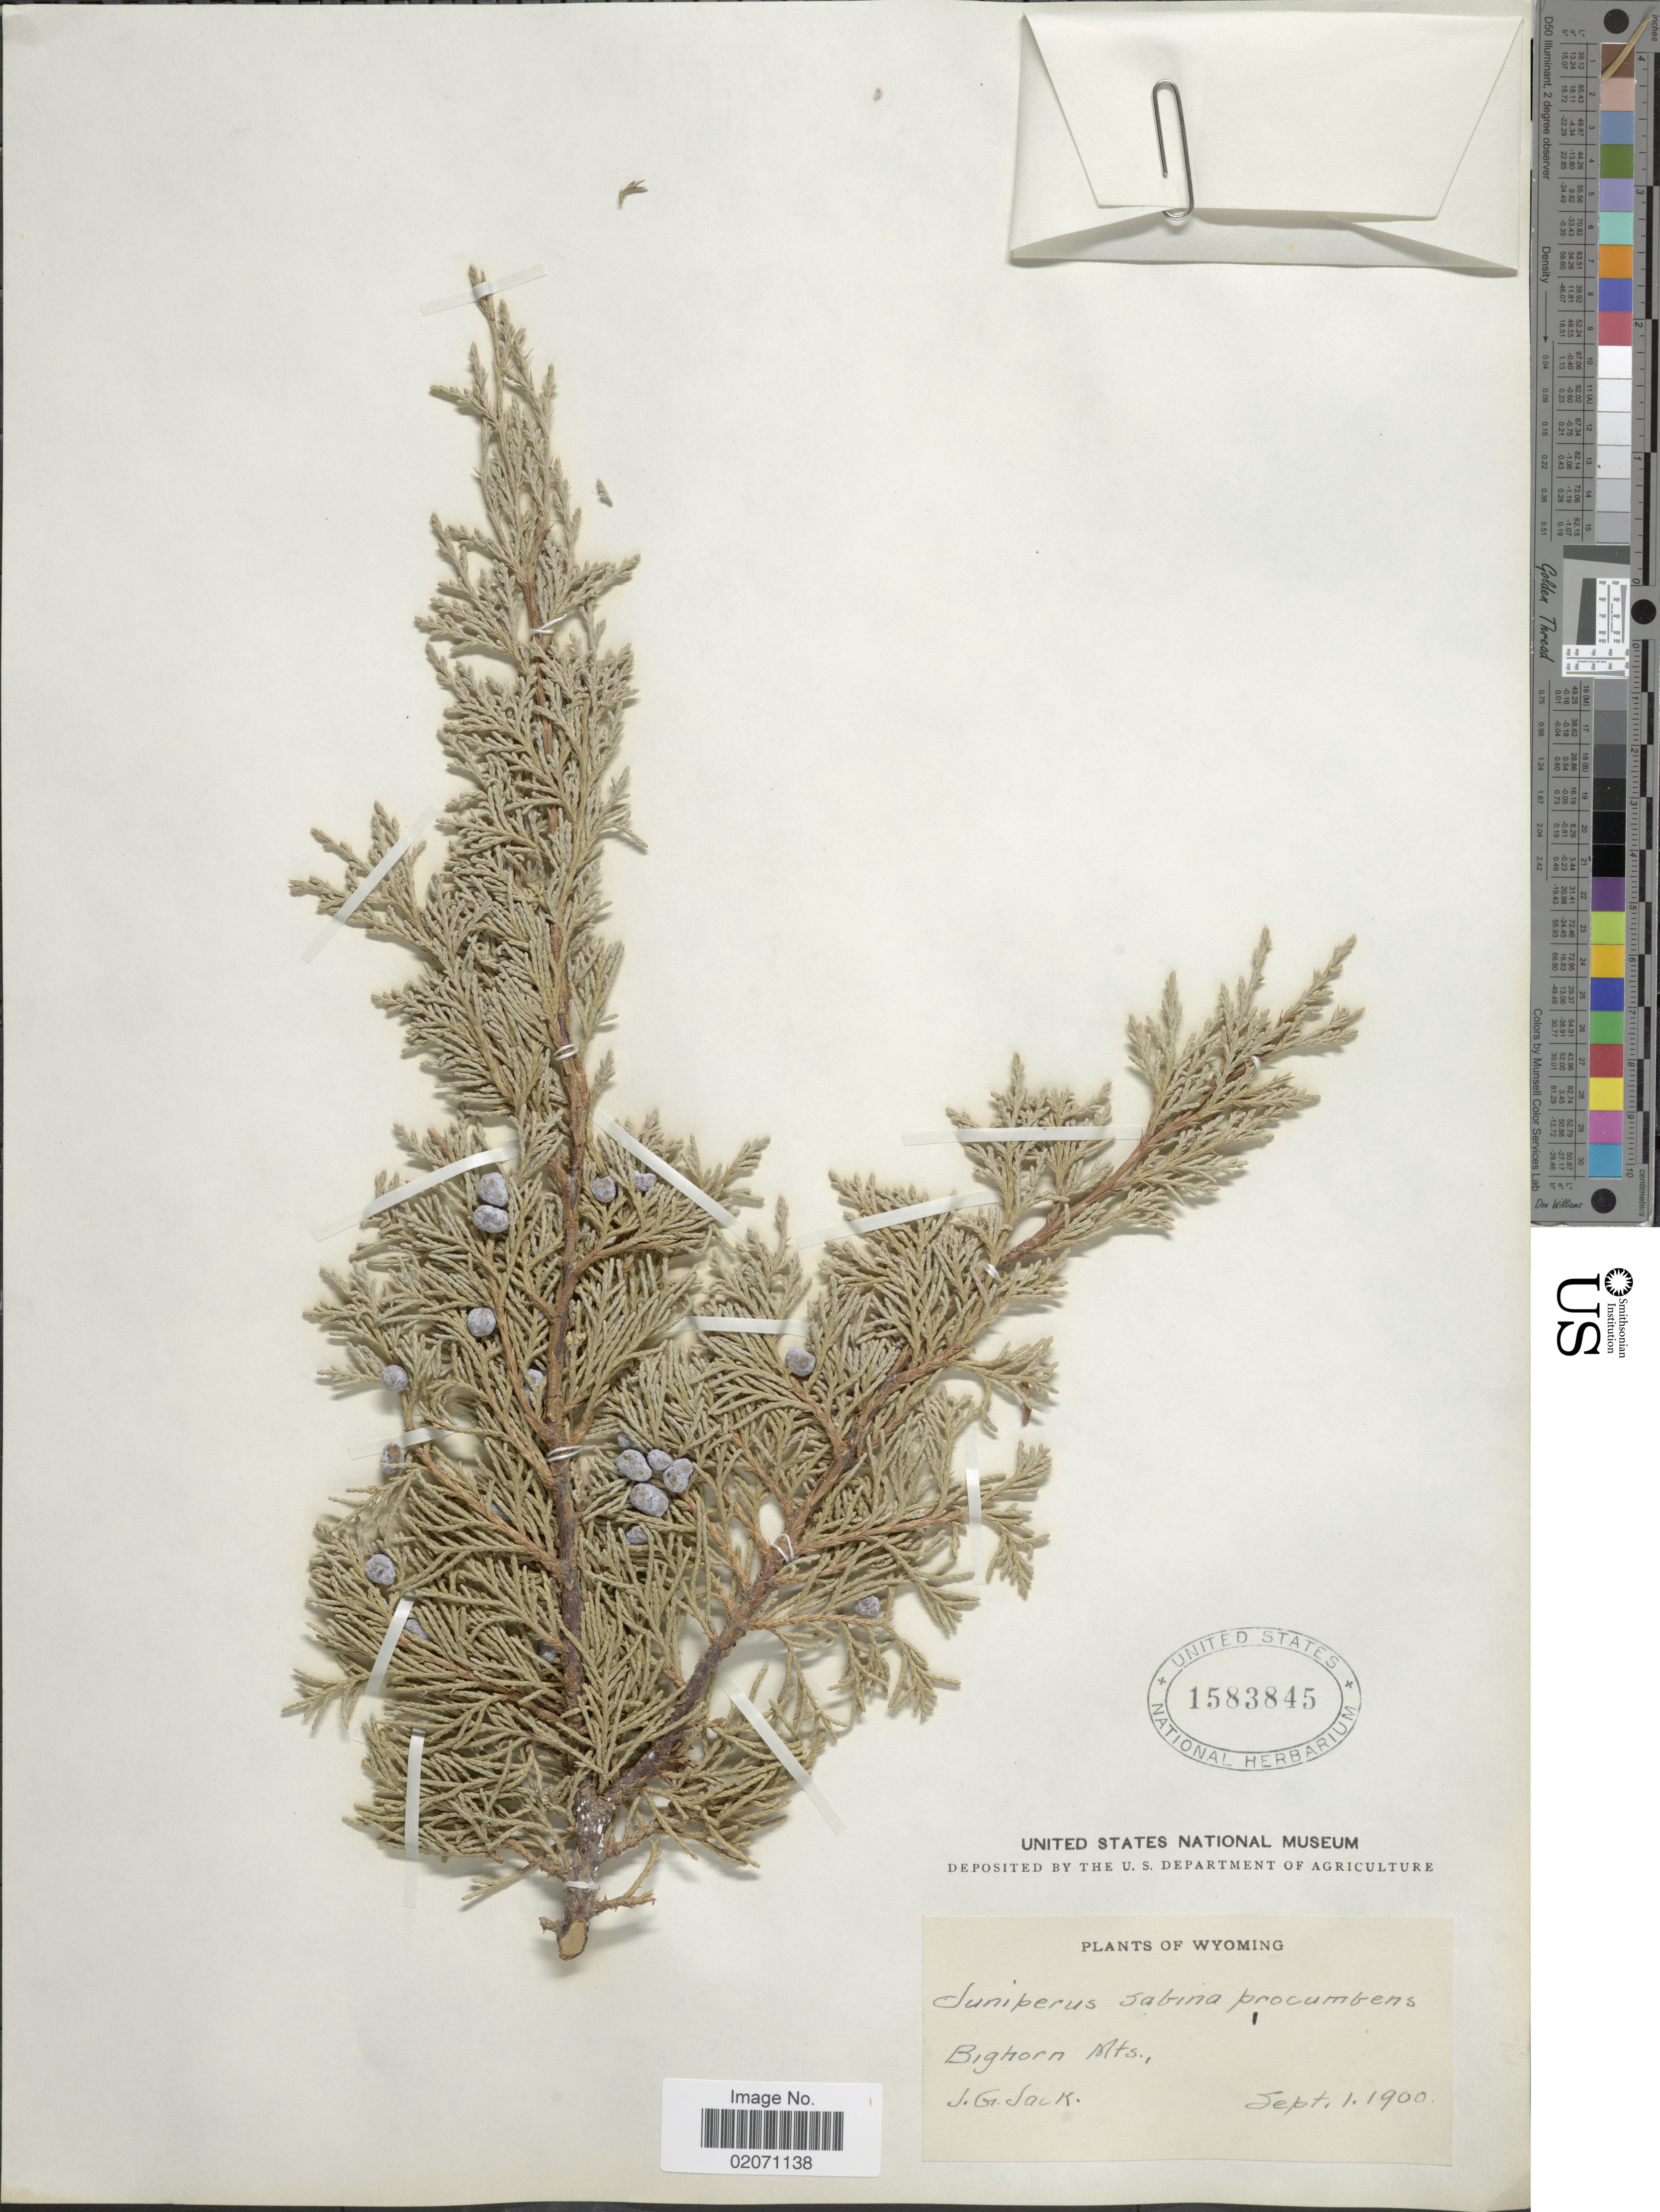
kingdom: Plantae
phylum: Tracheophyta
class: Pinopsida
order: Pinales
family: Cupressaceae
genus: Juniperus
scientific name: Juniperus horizontalis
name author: Moench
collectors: J. G. Jack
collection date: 1900-09-01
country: United States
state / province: Wyoming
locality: Bighorn Mts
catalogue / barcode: US 1583845